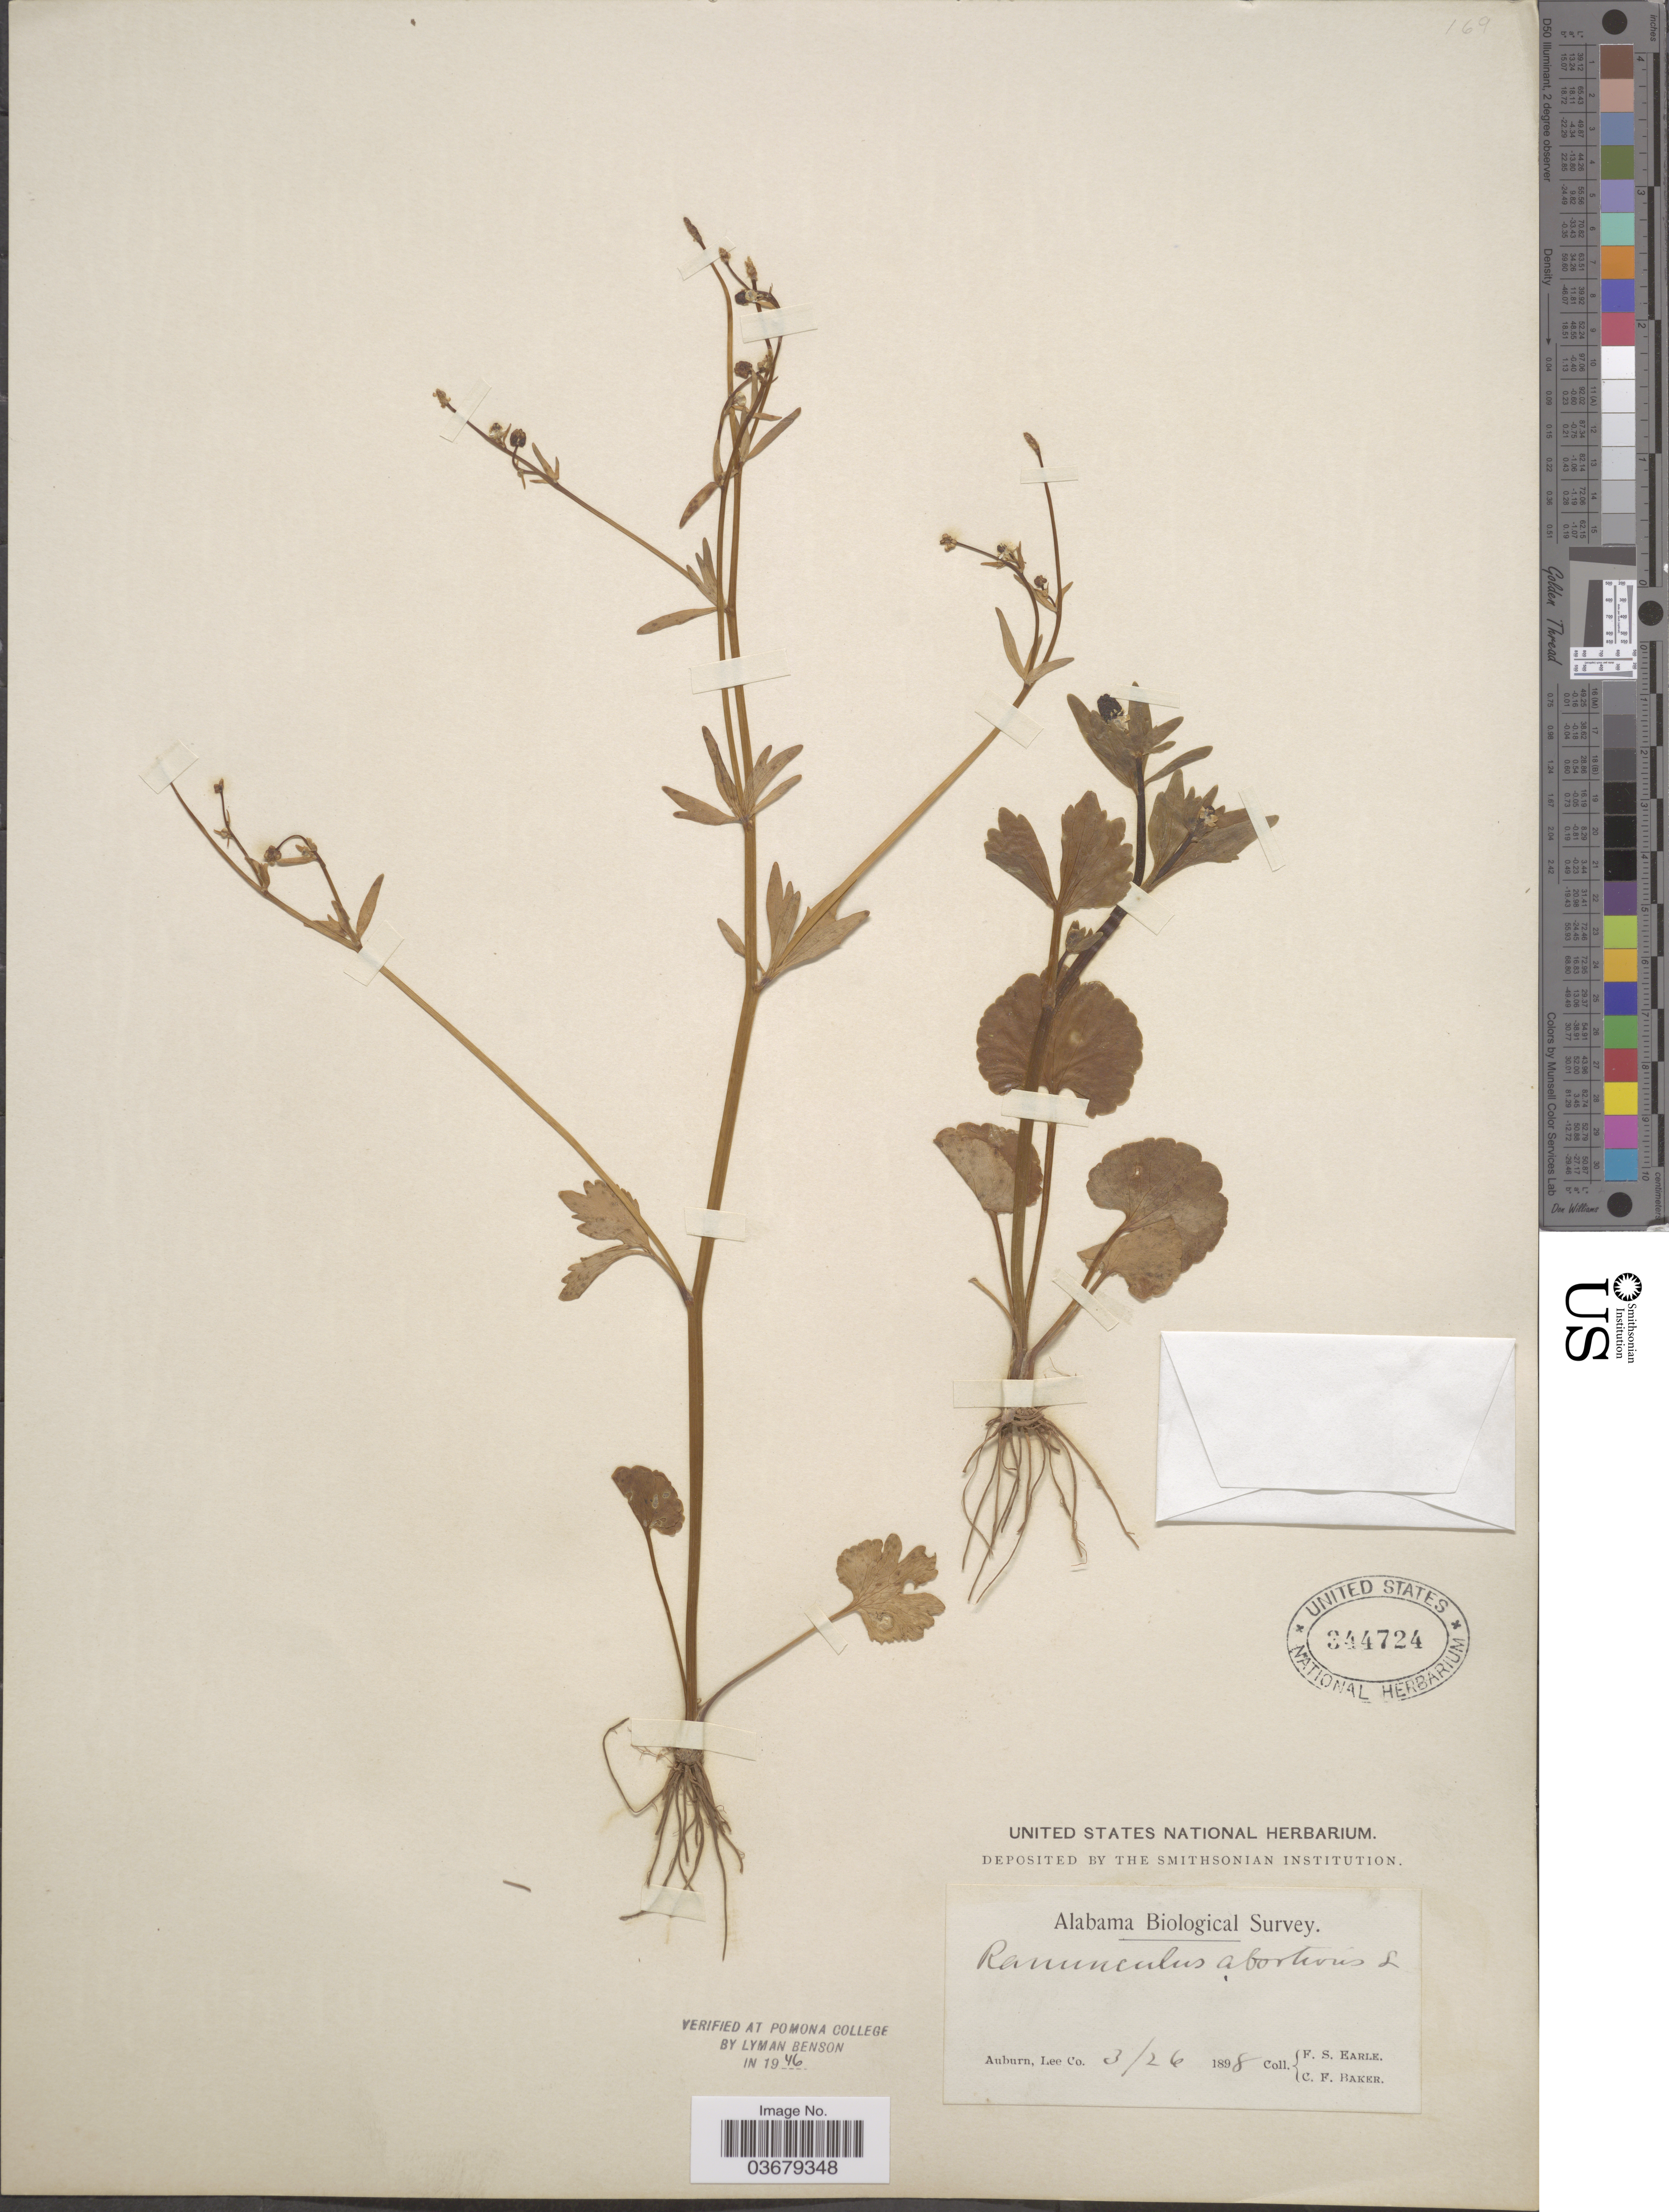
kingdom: Plantae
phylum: Tracheophyta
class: Magnoliopsida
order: Ranunculales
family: Ranunculaceae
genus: Ranunculus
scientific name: Ranunculus abortivus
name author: L.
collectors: F. S. Earle & C. F. Baker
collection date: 1898-03-26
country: United States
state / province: Alabama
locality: Auburn, Lee Co.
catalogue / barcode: US 344724